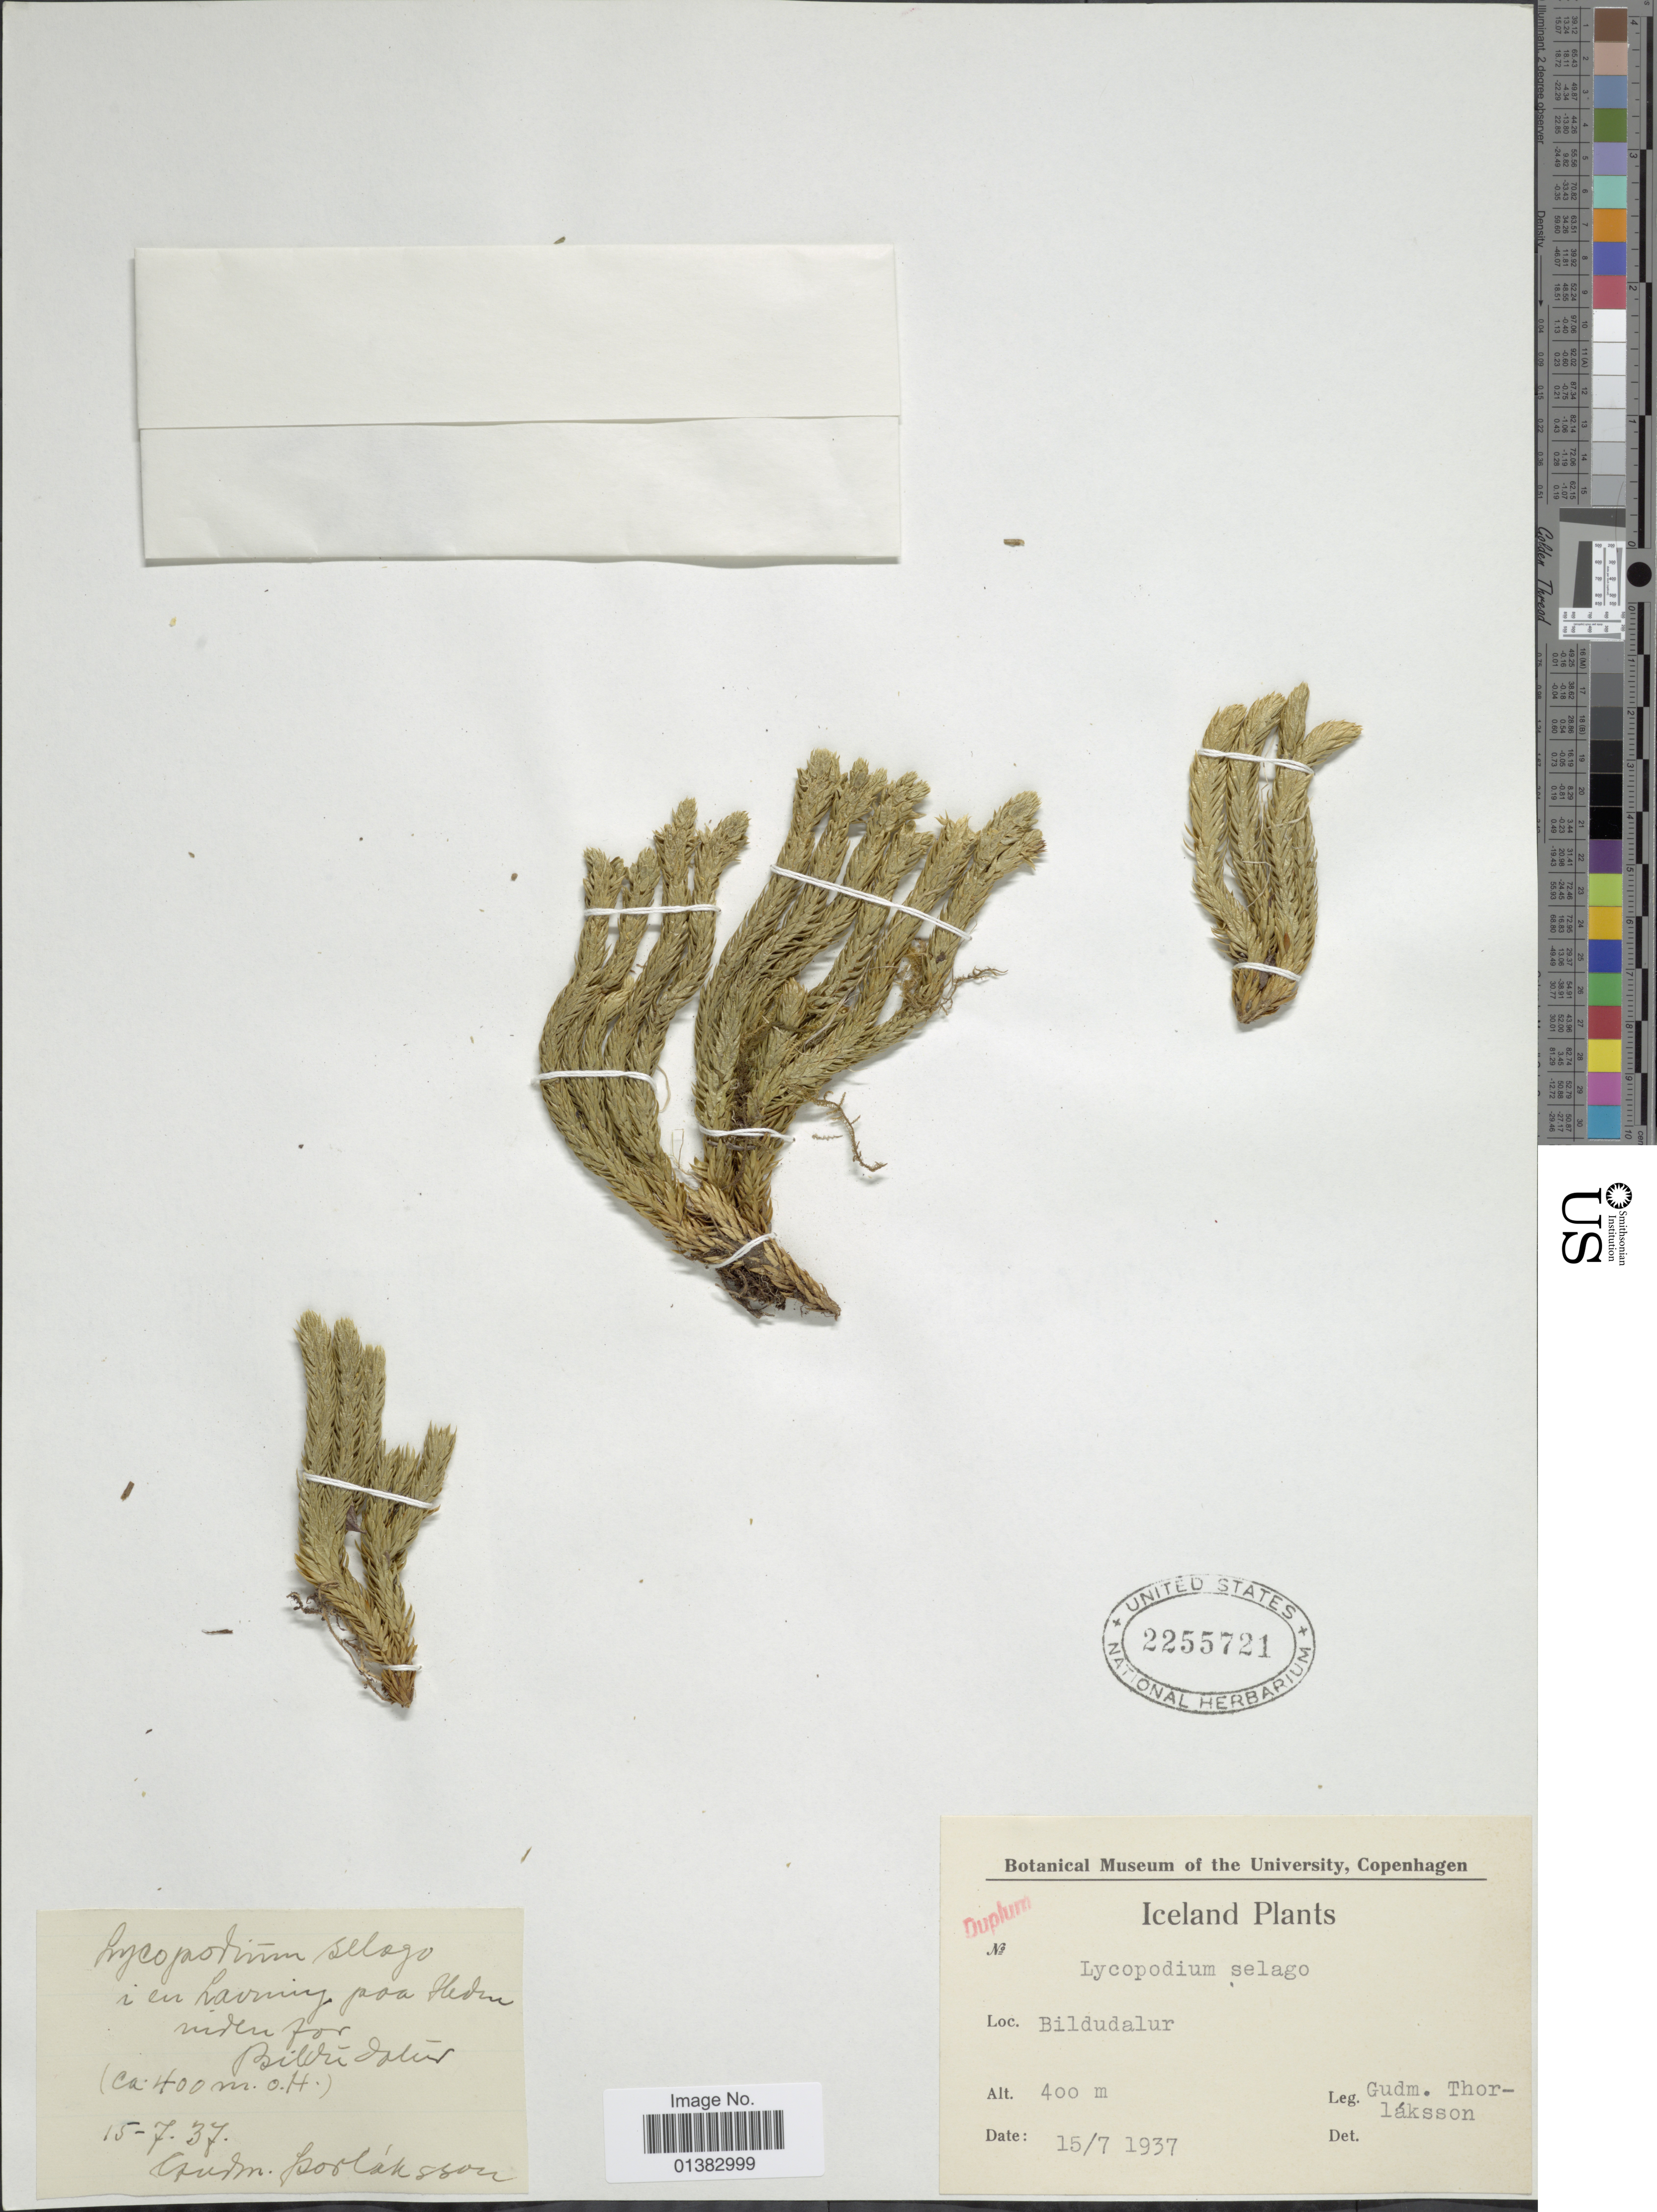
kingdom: Plantae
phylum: Tracheophyta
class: Lycopodiopsida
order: Lycopodiales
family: Lycopodiaceae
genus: Huperzia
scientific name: Huperzia selago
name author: (L.) Bernh. ex Schrank & Mart.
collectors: G. Thorlaksson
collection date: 1937-07-15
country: Iceland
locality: Bildudalur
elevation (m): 400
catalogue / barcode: US 2255721